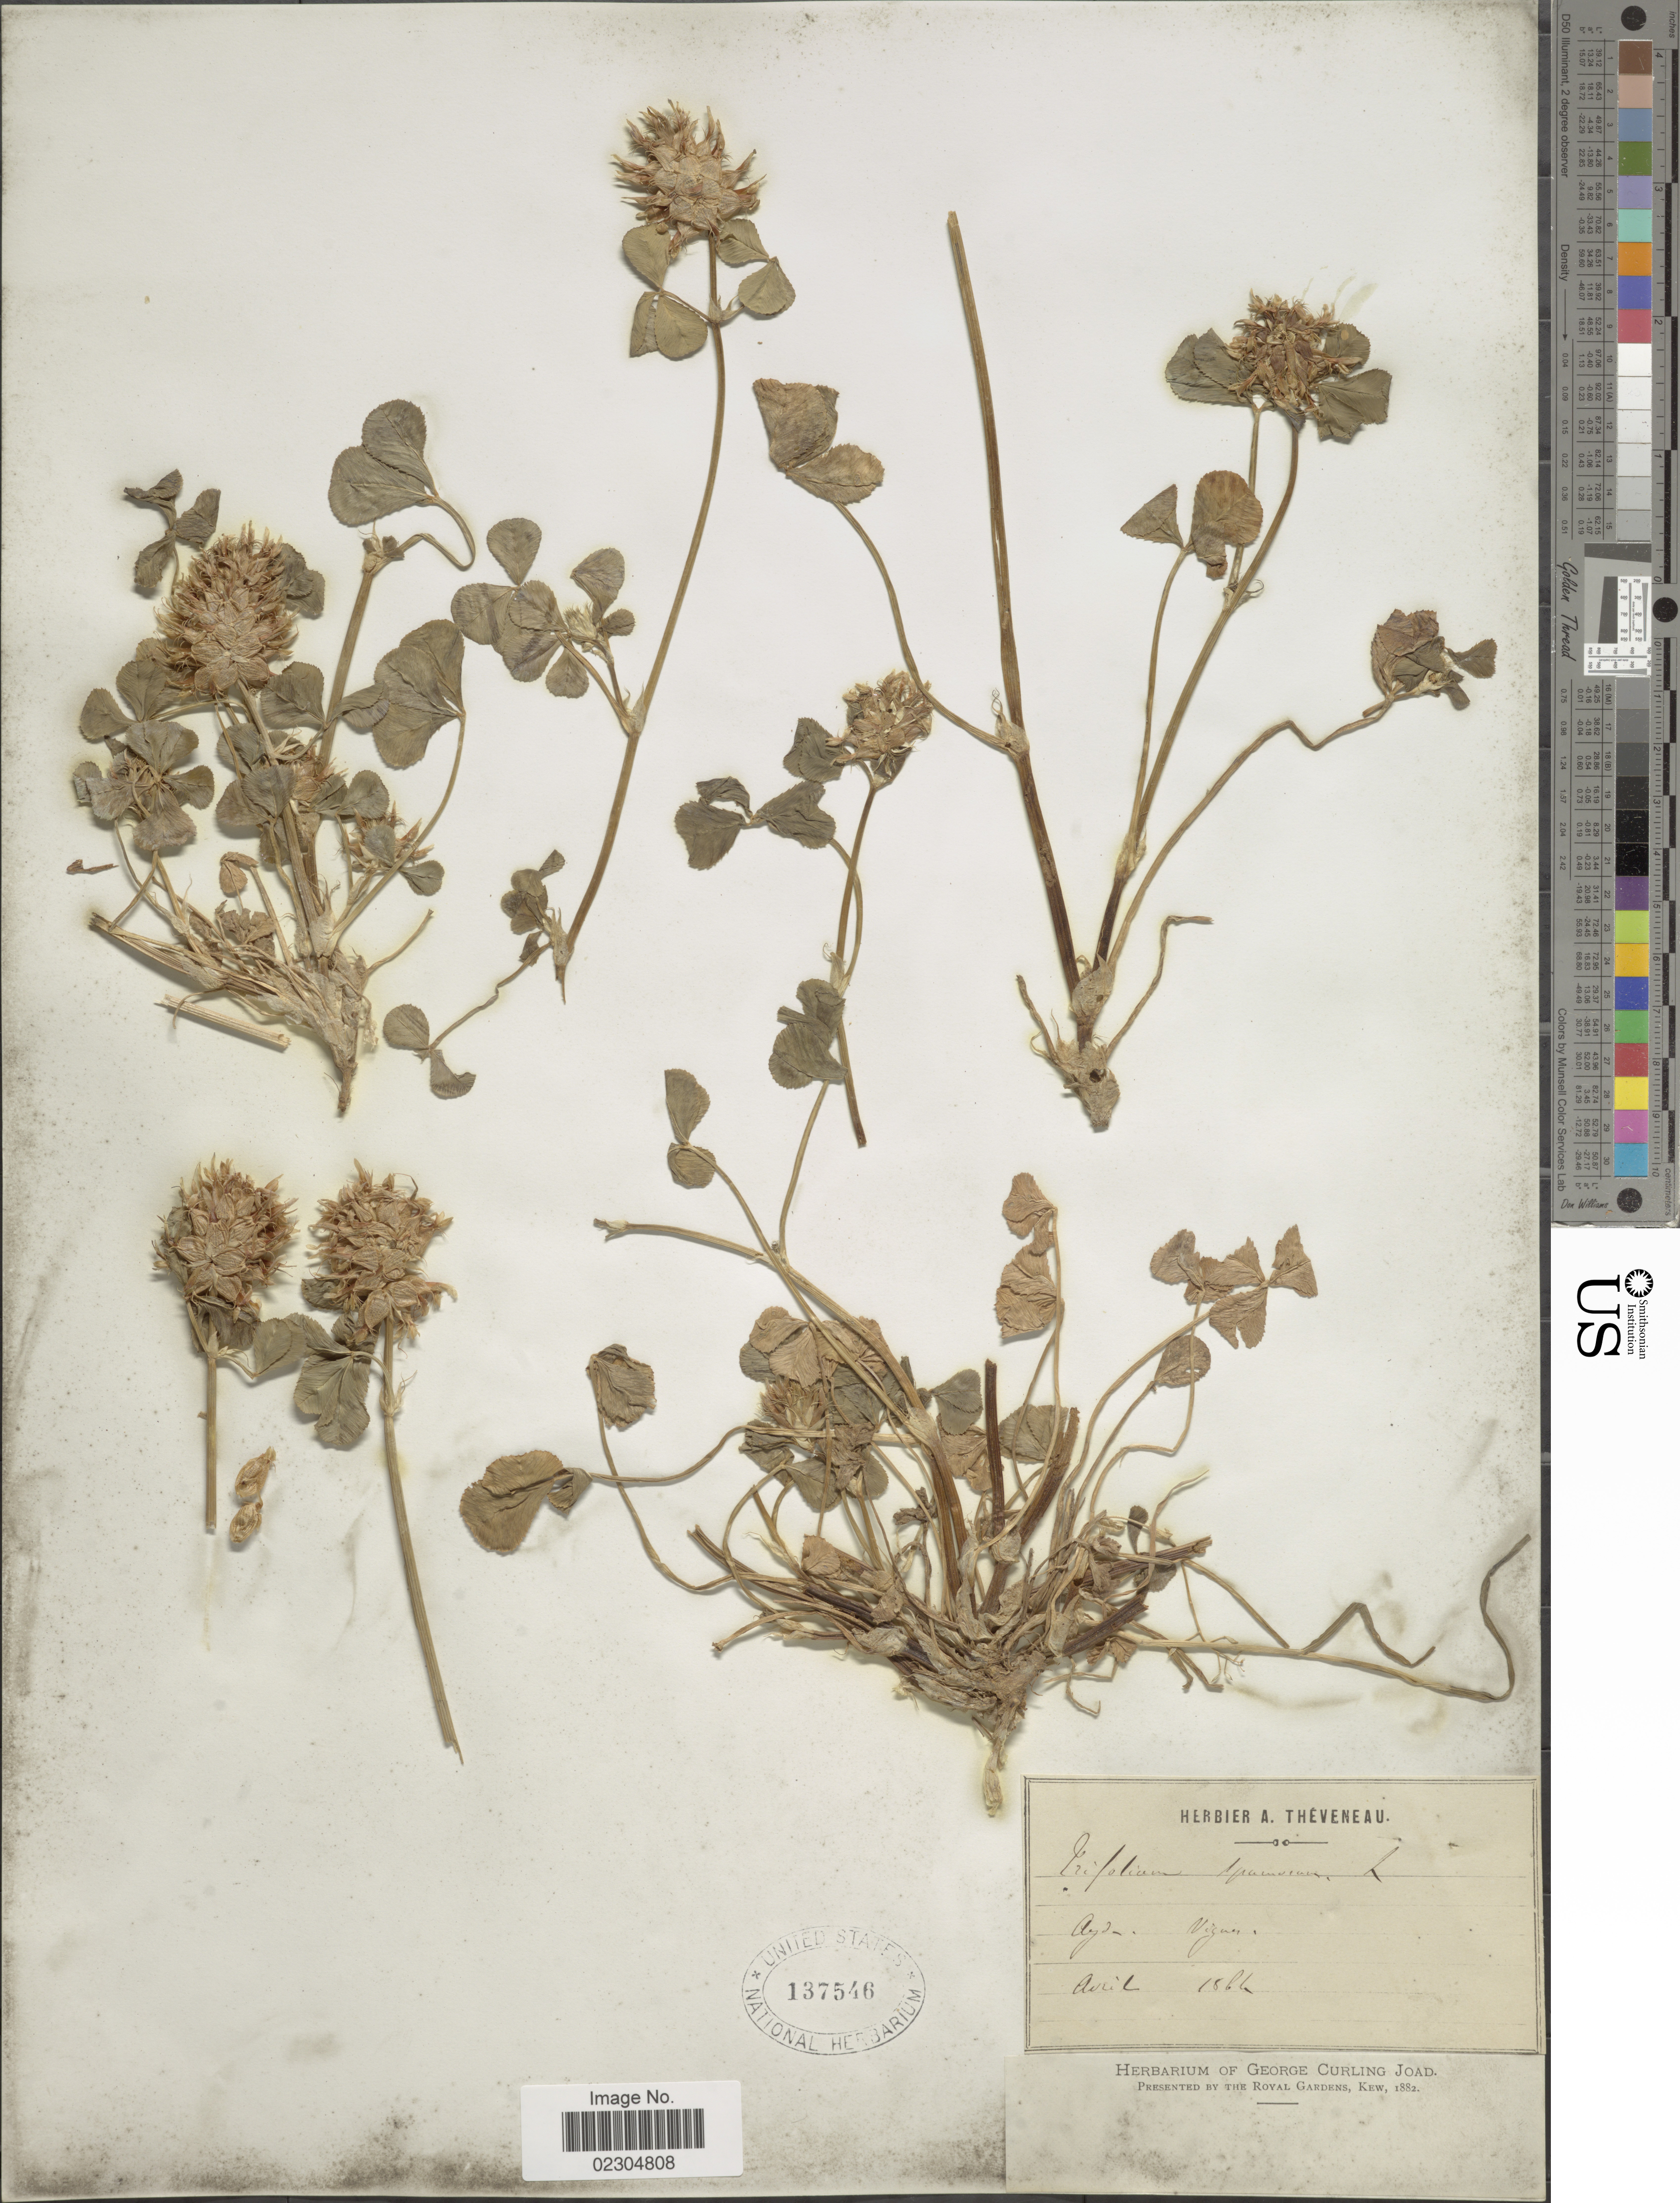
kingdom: Plantae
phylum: Tracheophyta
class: Magnoliopsida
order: Fabales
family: Fabaceae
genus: Trifolium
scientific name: Trifolium spumosum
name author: L.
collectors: ex herb. A. Theveneau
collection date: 1866-04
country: France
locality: Agde, Vignes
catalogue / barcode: US 137546